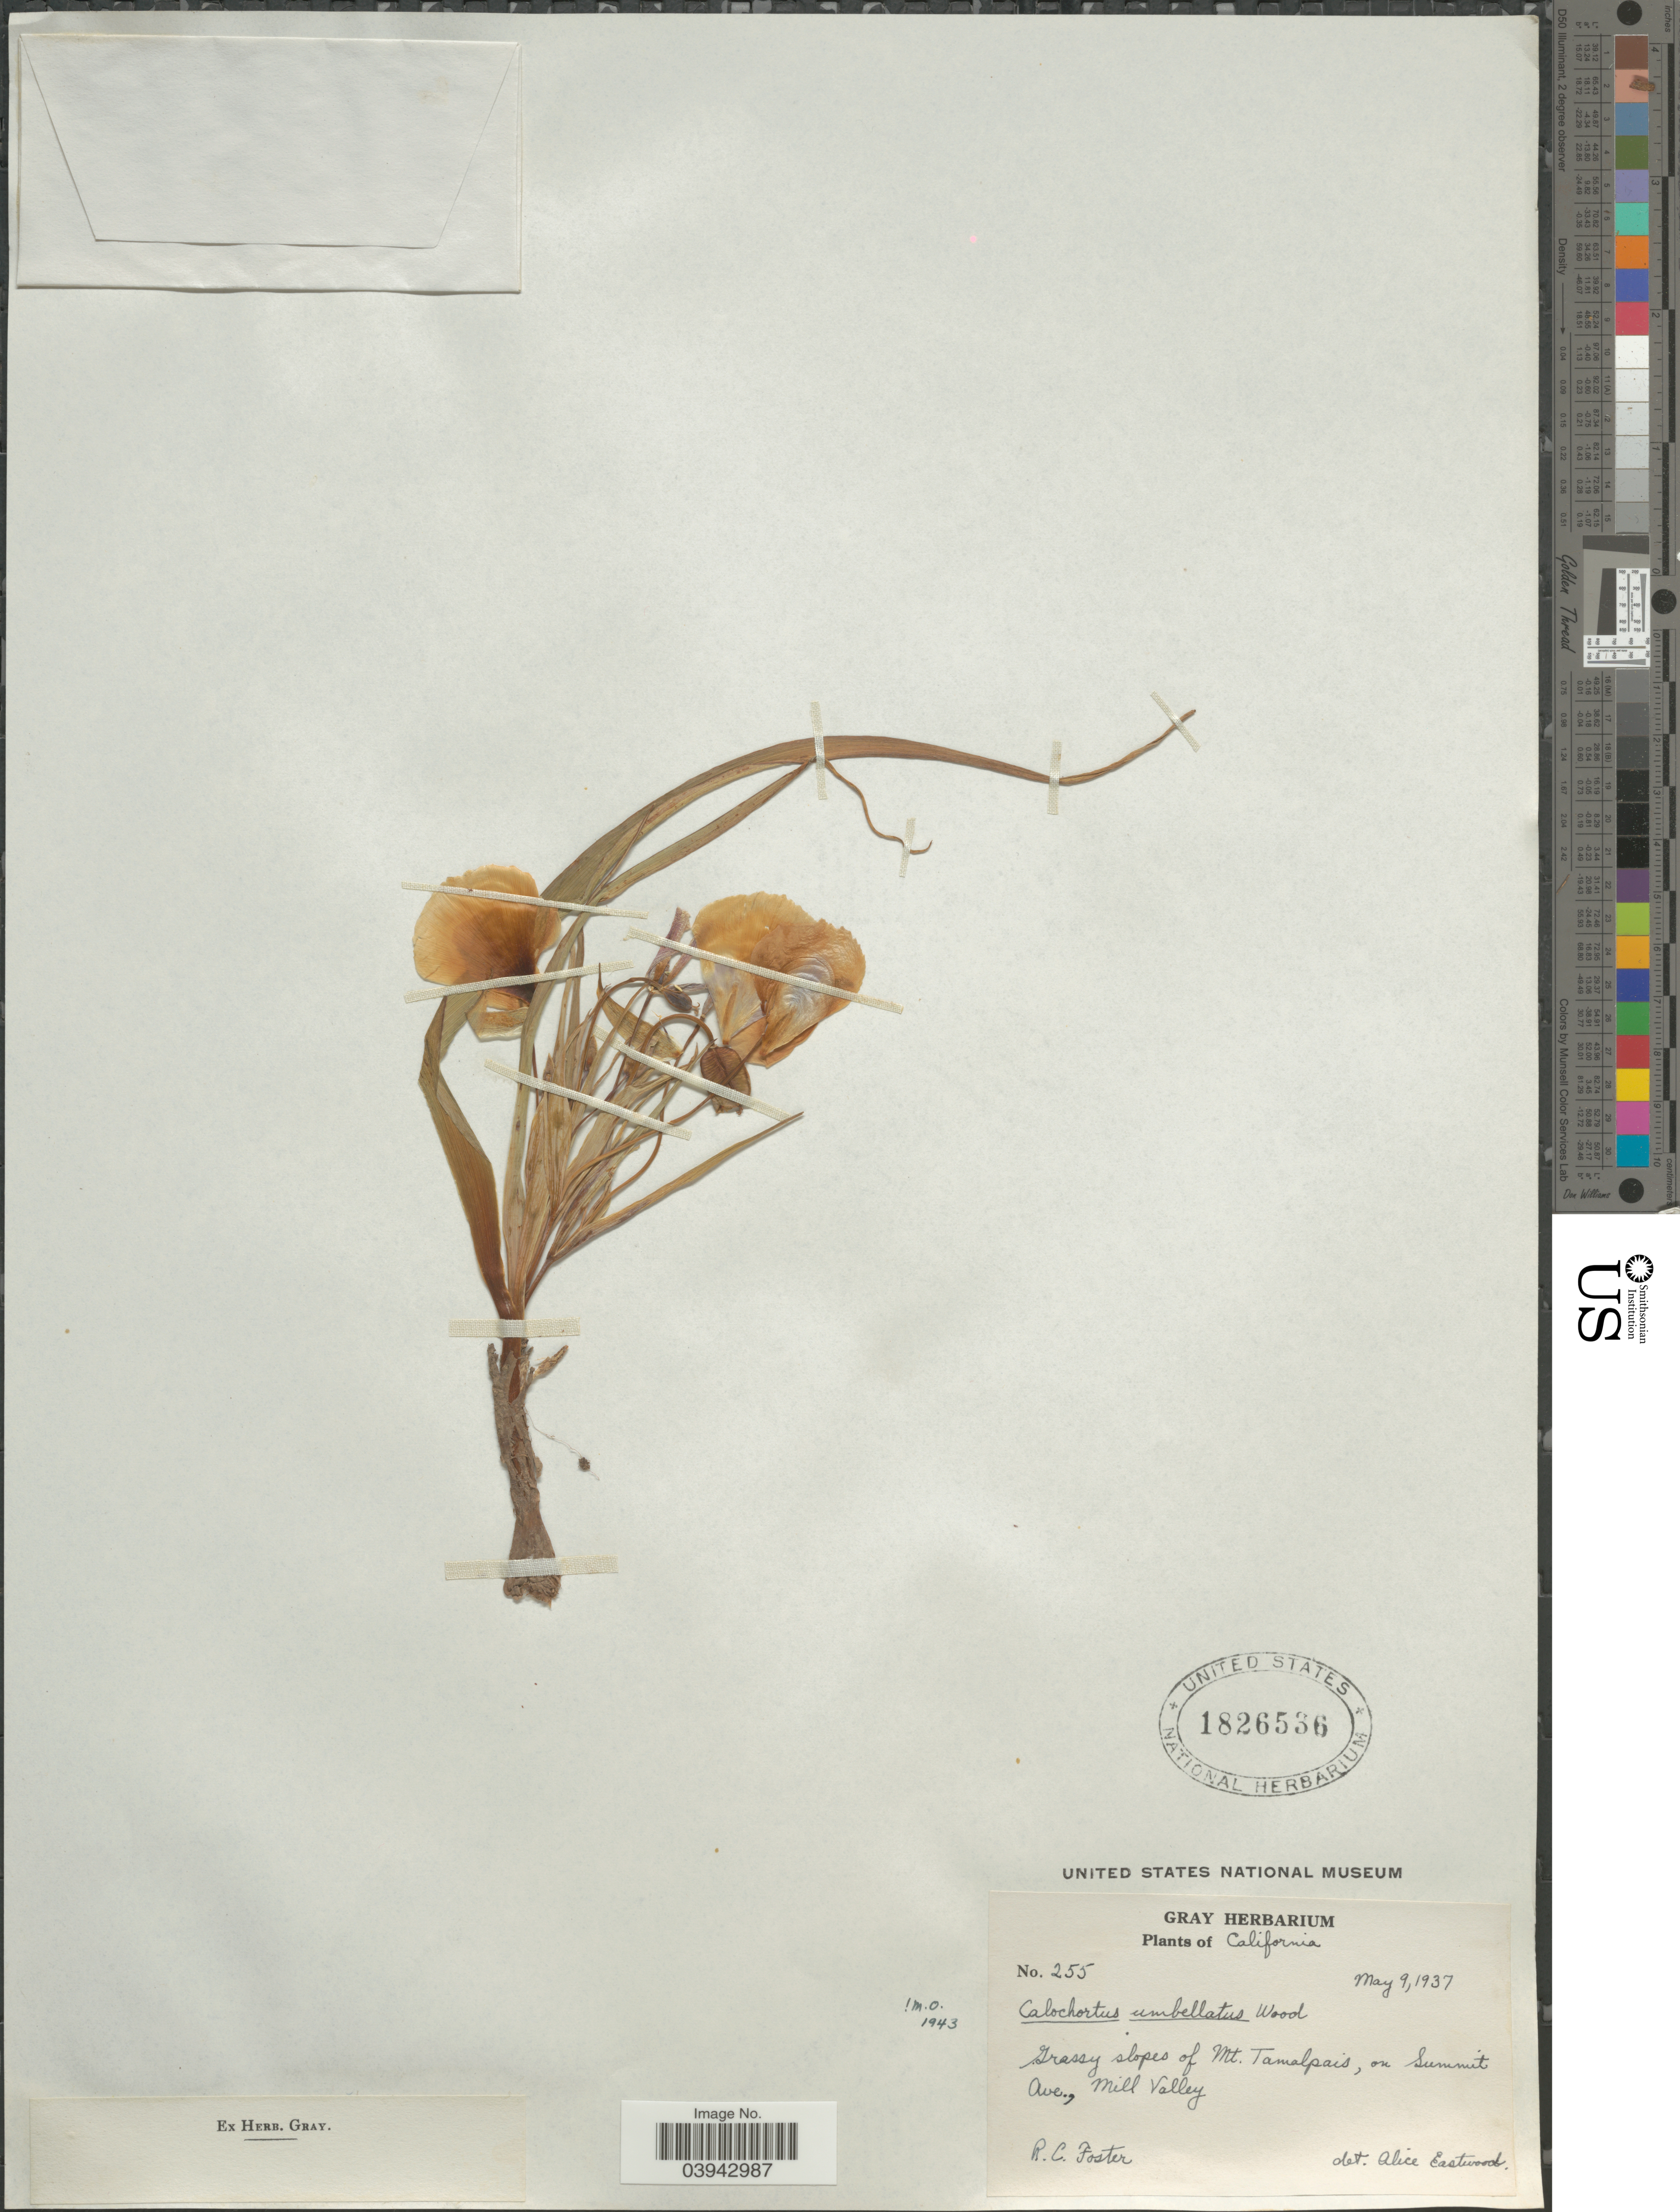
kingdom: Plantae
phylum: Tracheophyta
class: Liliopsida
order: Liliales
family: Liliaceae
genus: Calochortus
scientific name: Calochortus umbellatus A. Nelson, nom. illeg.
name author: A. Nelson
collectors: R. C. Foster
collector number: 255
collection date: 1937-05-09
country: United States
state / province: California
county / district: Marin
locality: Grassy slopes of Mt. Tamalpais, on Summit Ave., Mill Valley.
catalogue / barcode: US 1826536